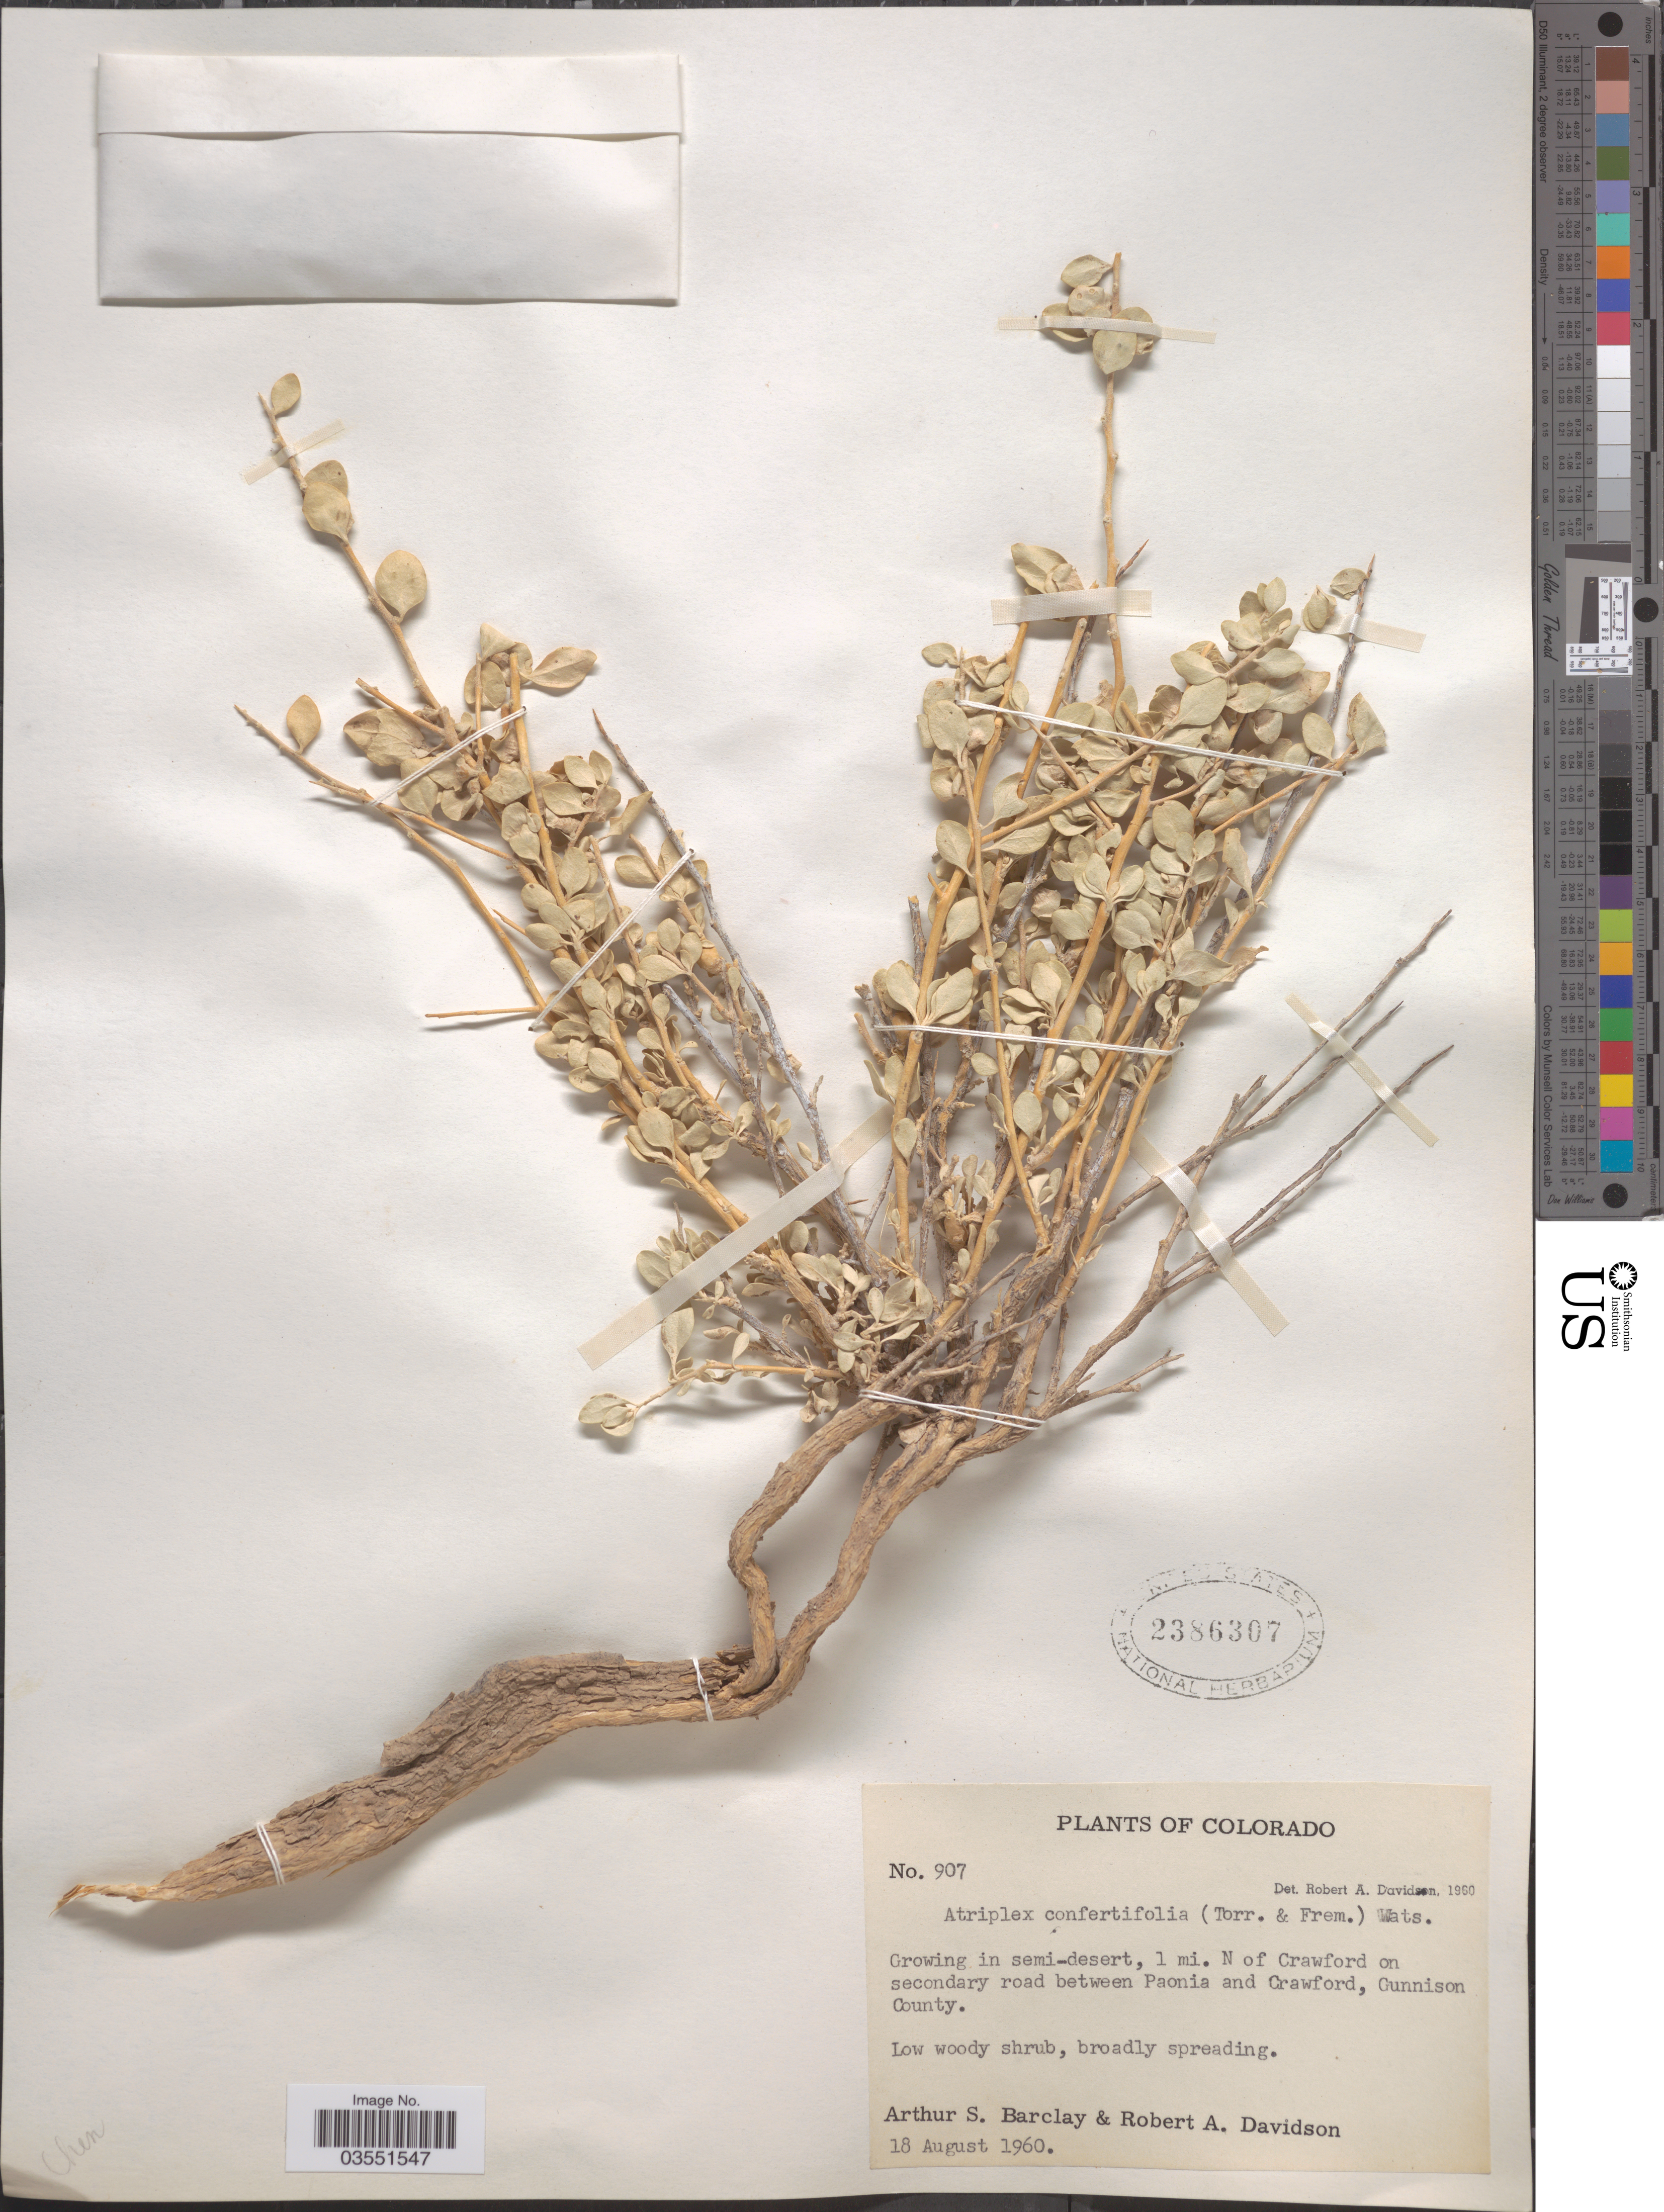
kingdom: Plantae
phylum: Tracheophyta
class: Magnoliopsida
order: Caryophyllales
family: Amaranthaceae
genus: Atriplex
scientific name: Atriplex confertifolia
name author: (Torr. & Frém.) S. Watson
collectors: A. S. Barclay & R. A. Davidson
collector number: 907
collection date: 1960-08-18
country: United States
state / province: Colorado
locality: In semi-desert, 1 mi. N of Crawford on secondary road between Paonia and Crawford, Gunnison County.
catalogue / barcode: US 2386307